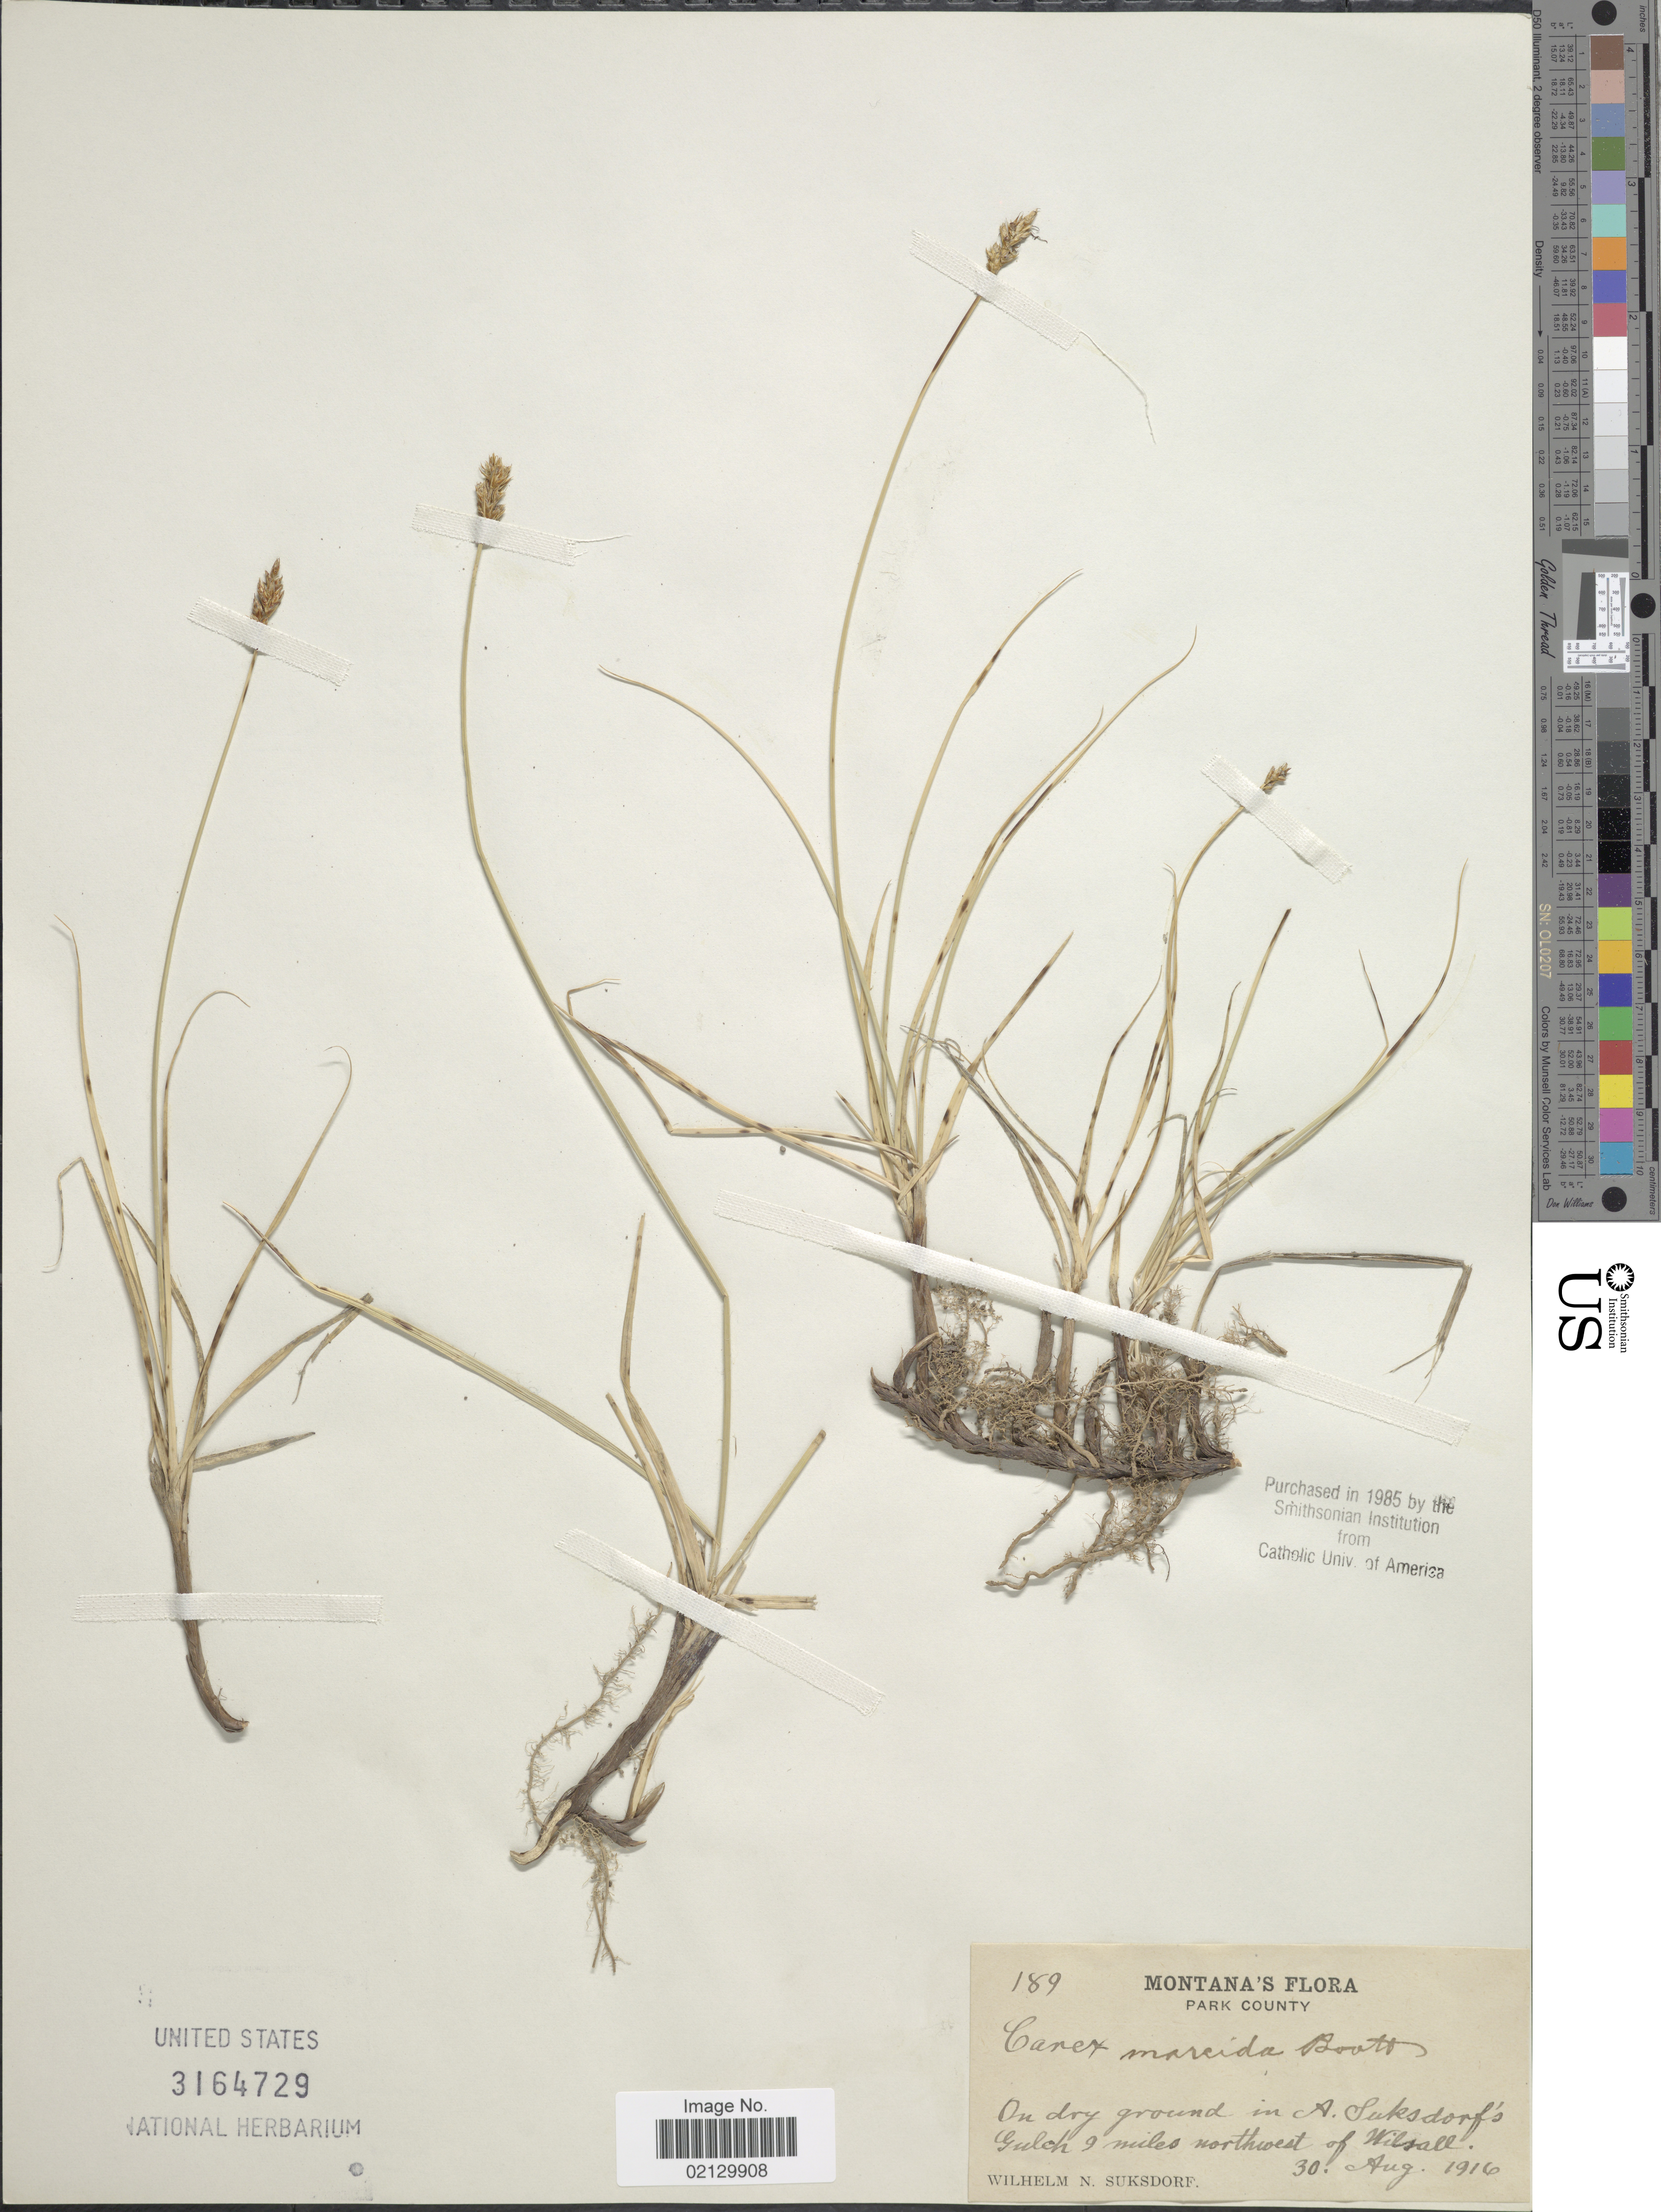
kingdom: Plantae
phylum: Tracheophyta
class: Liliopsida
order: Poales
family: Cyperaceae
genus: Carex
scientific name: Carex praegracilis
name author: W. Boott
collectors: W. N. Suksdorf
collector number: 189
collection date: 1916-08-30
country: United States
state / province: Montana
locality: Montana's, Park County. In A. Suksdorf's Gulch 9 miles northwest of Wilsall.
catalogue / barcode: US 3164729